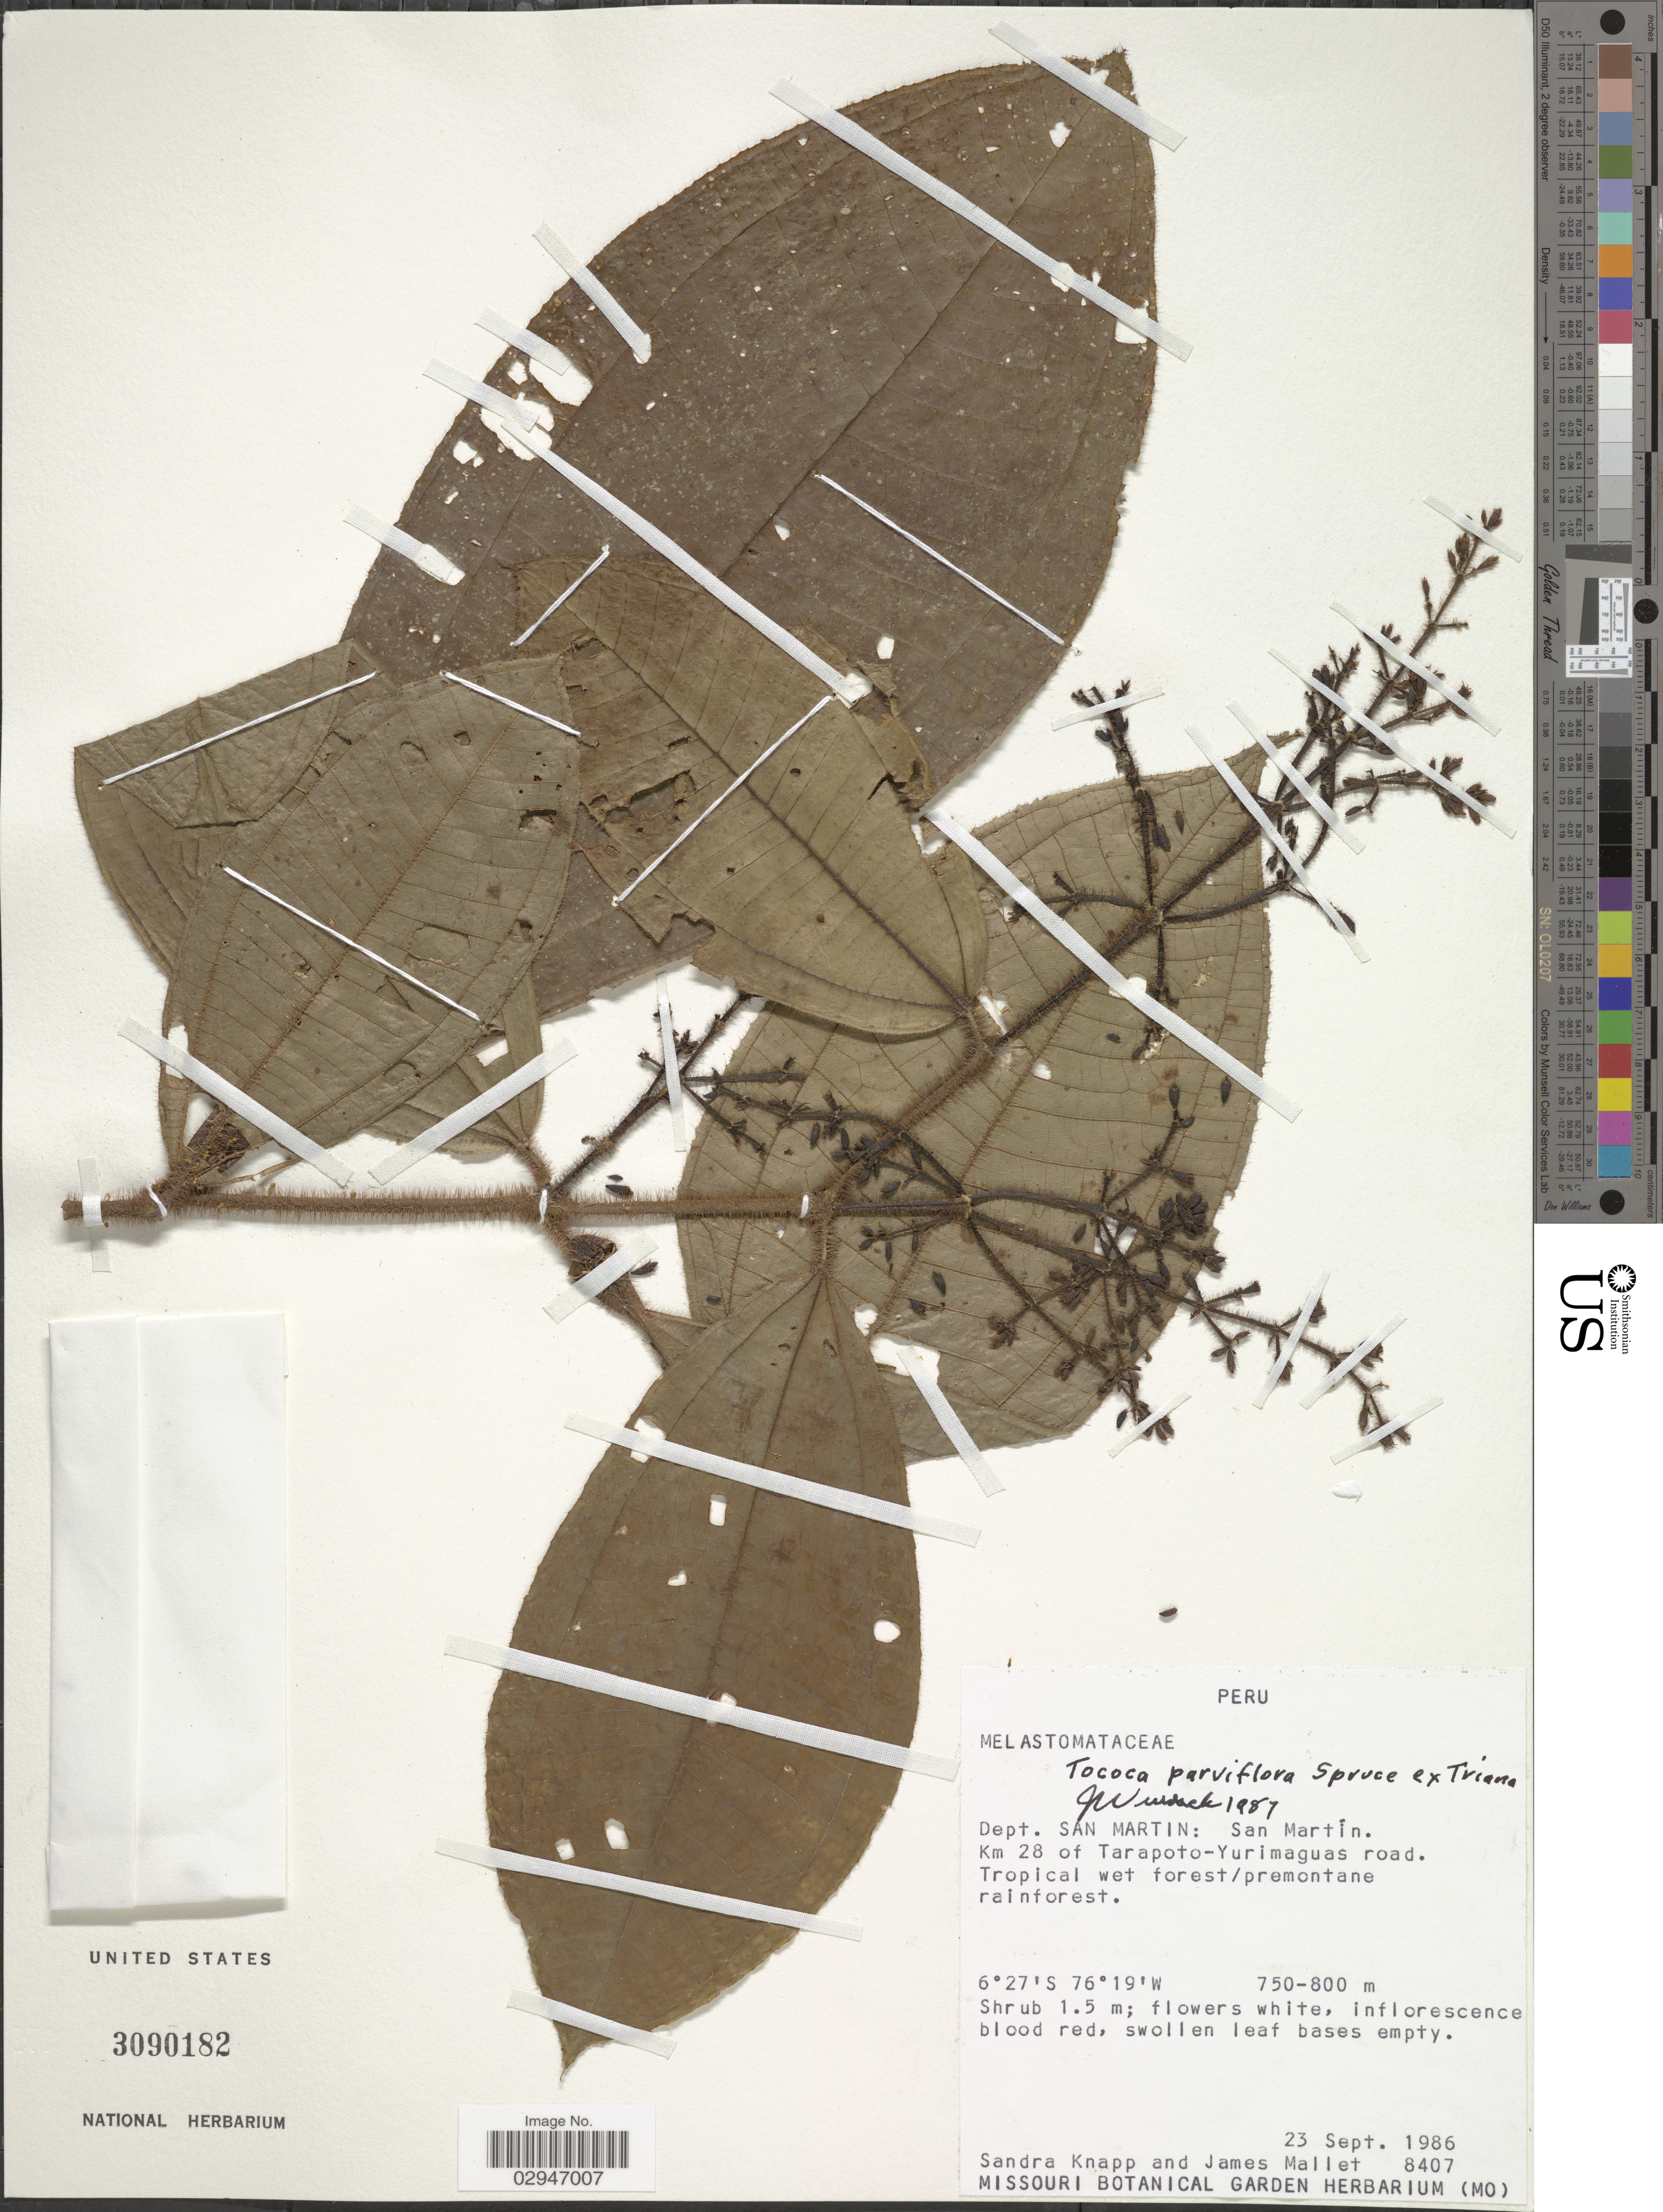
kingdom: Plantae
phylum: Tracheophyta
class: Magnoliopsida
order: Myrtales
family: Melastomataceae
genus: Tococa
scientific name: Tococa parviflora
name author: Spruce ex Triana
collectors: S. Knapp & J. Mallet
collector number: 8407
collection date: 1986-09-23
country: Peru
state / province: San Martín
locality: Dept. San Martin: San Martín. Km 28 of Tarapoto-Yurimaguas road.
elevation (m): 750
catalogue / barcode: US 3090182